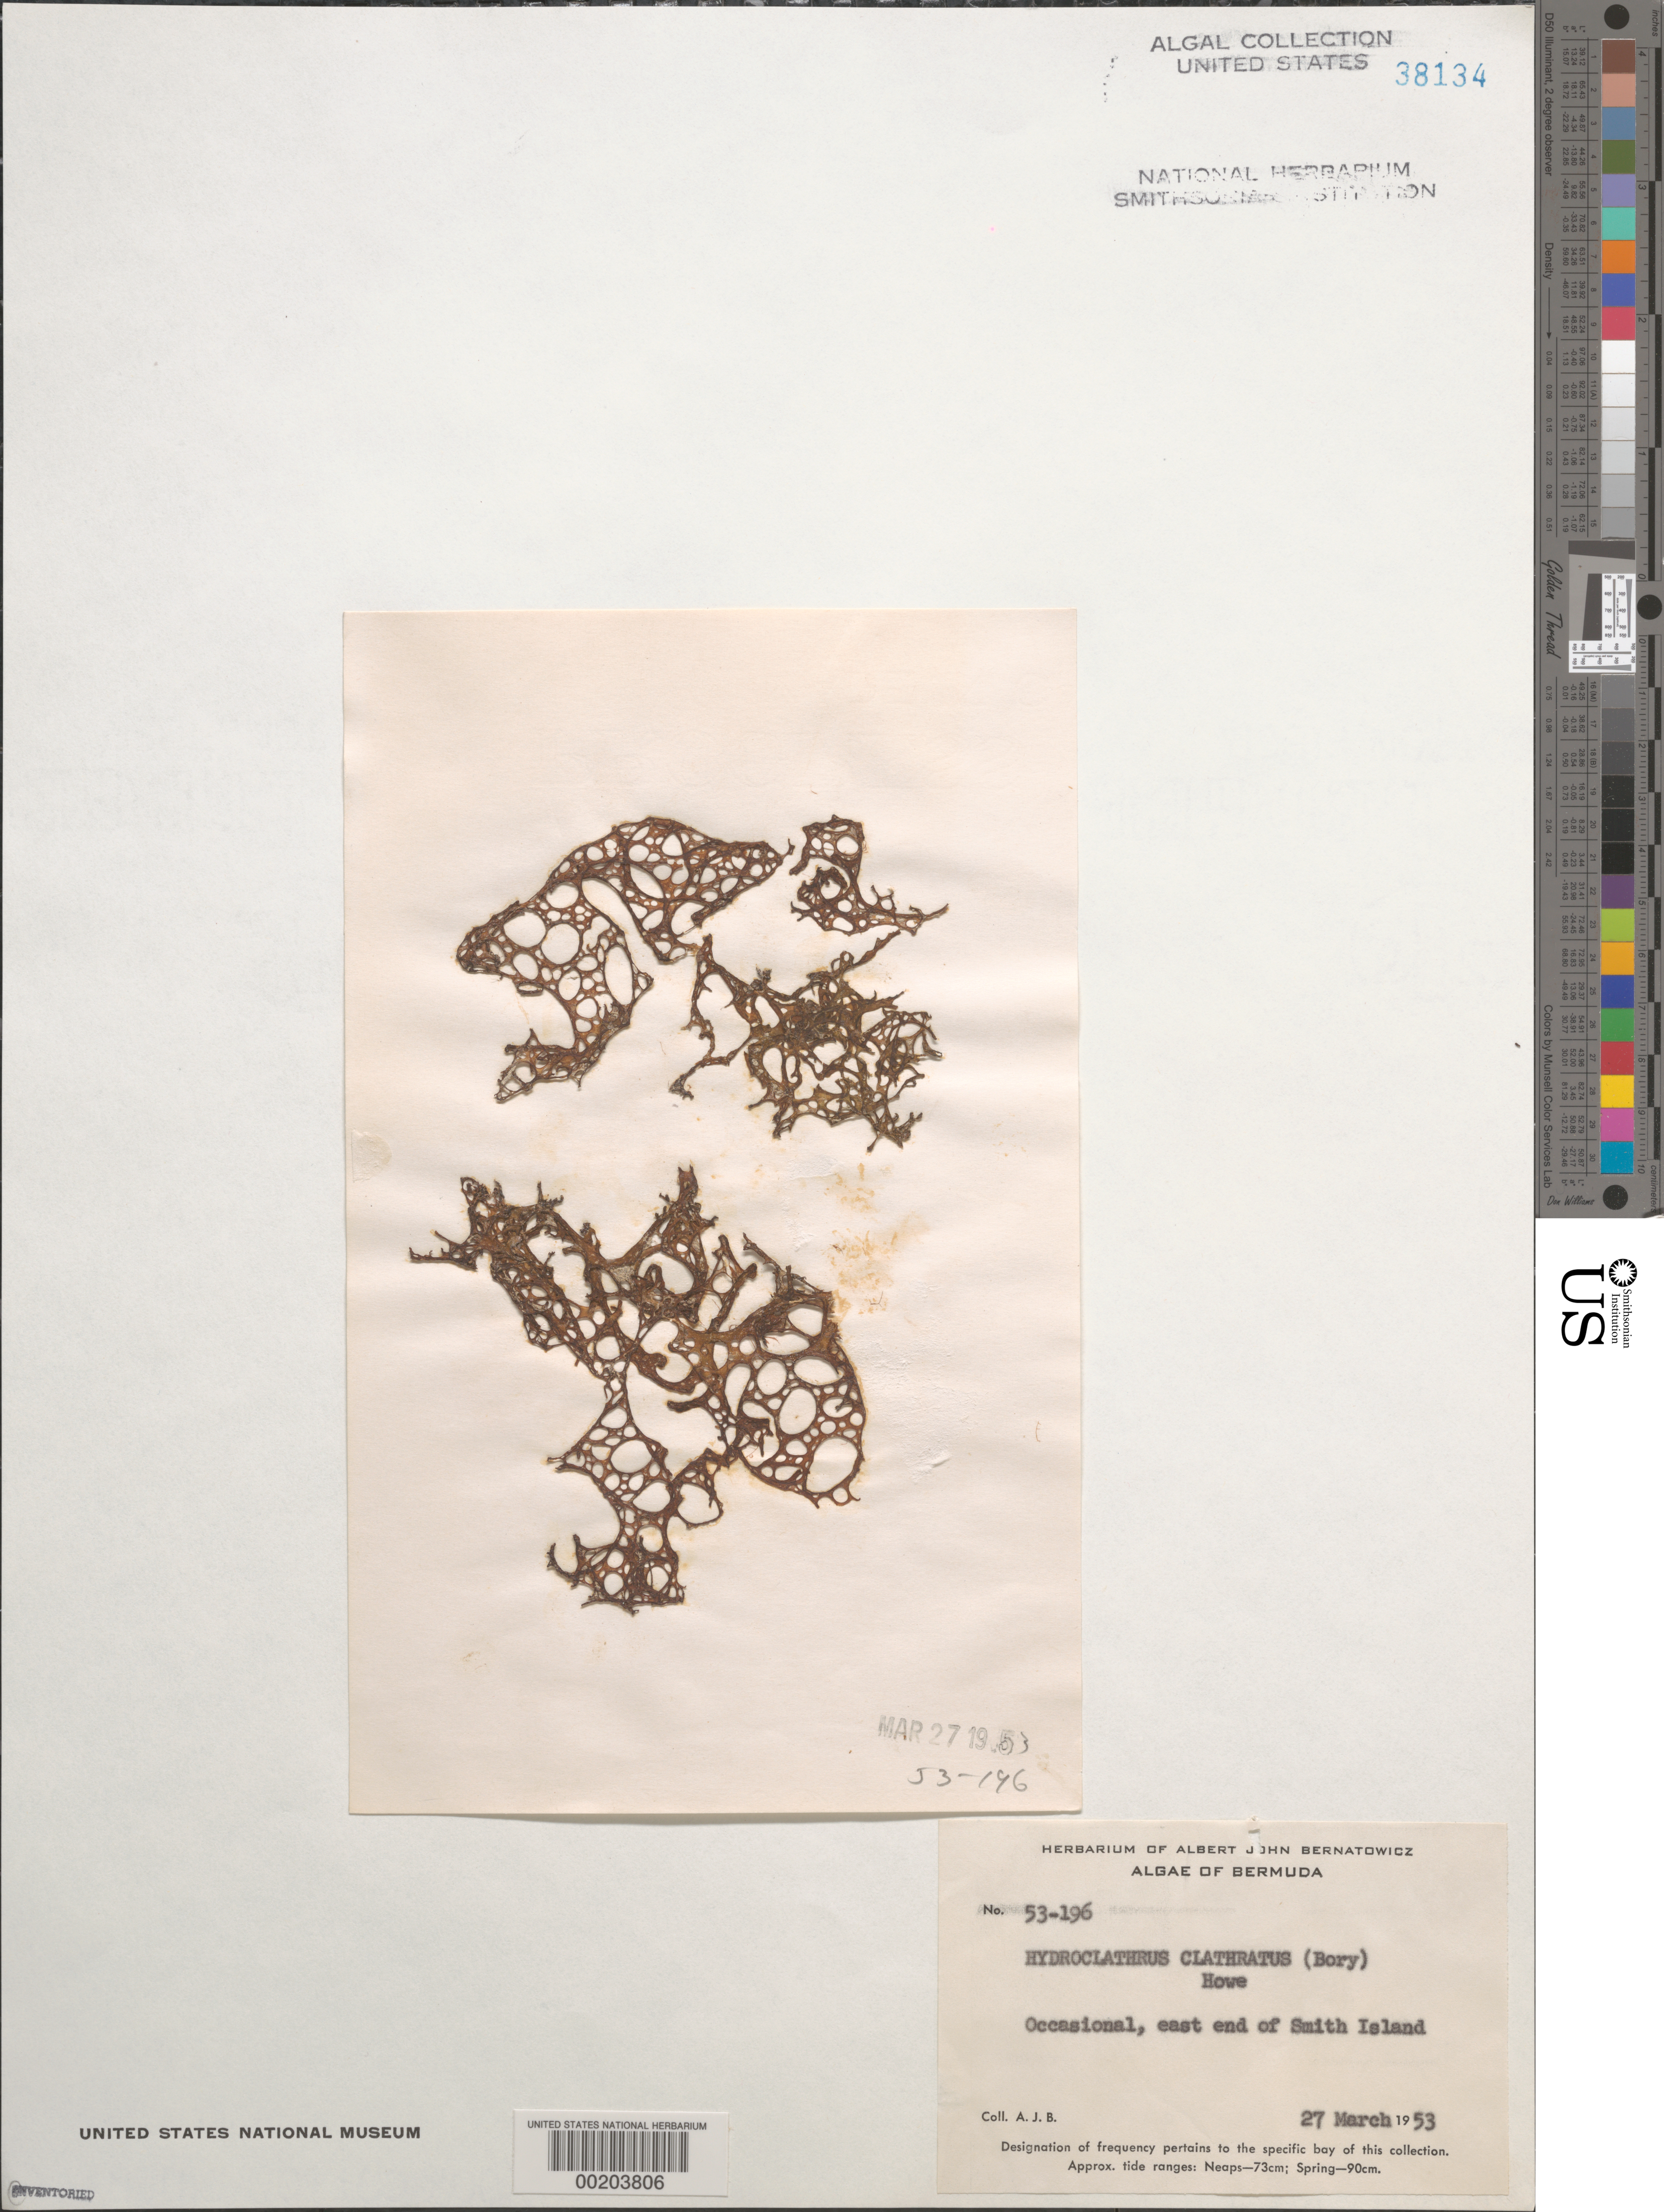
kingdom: Chromista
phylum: Ochrophyta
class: Phaeophyceae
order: Scytosiphonales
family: Scytosiphonaceae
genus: Hydroclathrus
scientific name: Hydroclathrus clathratus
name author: (C. Agardh) M. Howe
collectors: A. Bernatowicz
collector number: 53-196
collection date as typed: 27 Mar 1953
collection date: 1953-03-27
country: Bermuda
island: Smith's Island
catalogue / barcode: US 38134